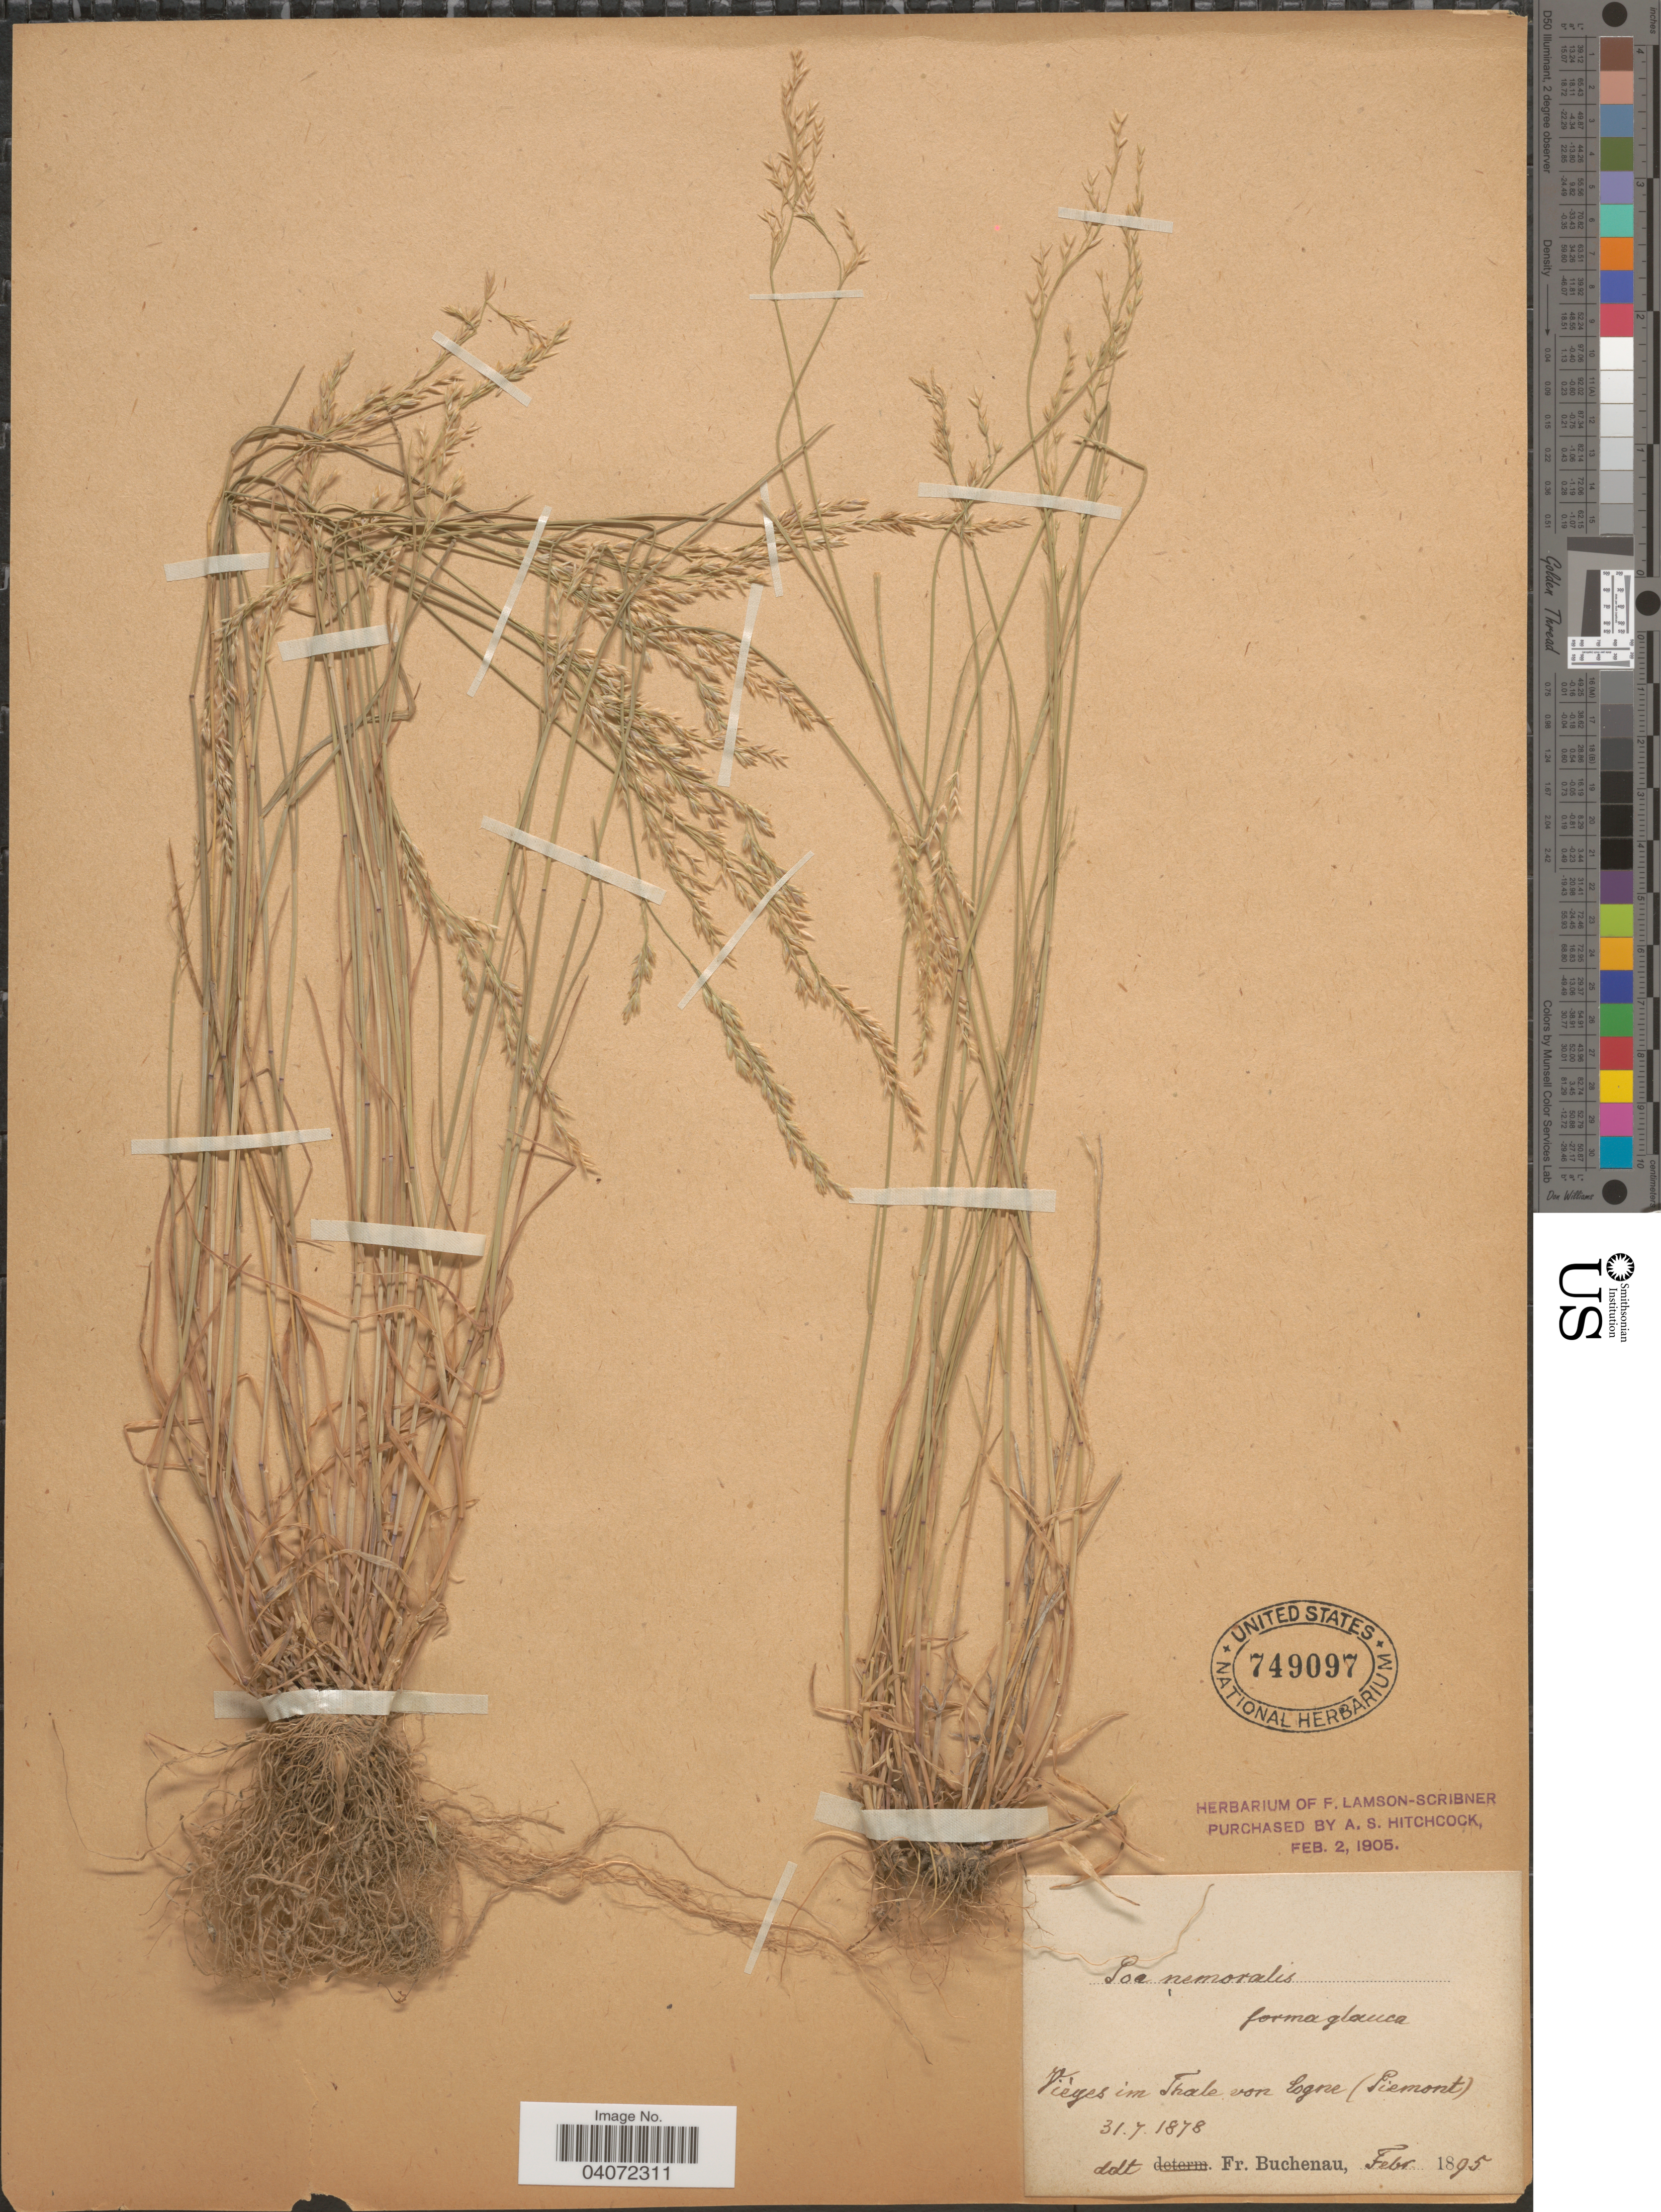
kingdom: Plantae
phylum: Tracheophyta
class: Liliopsida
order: Poales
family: Poaceae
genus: Poa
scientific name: Poa nemoralis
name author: L.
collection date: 1878-07-31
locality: Vieges im Thale von Egre (Piemont).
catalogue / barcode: US 749097